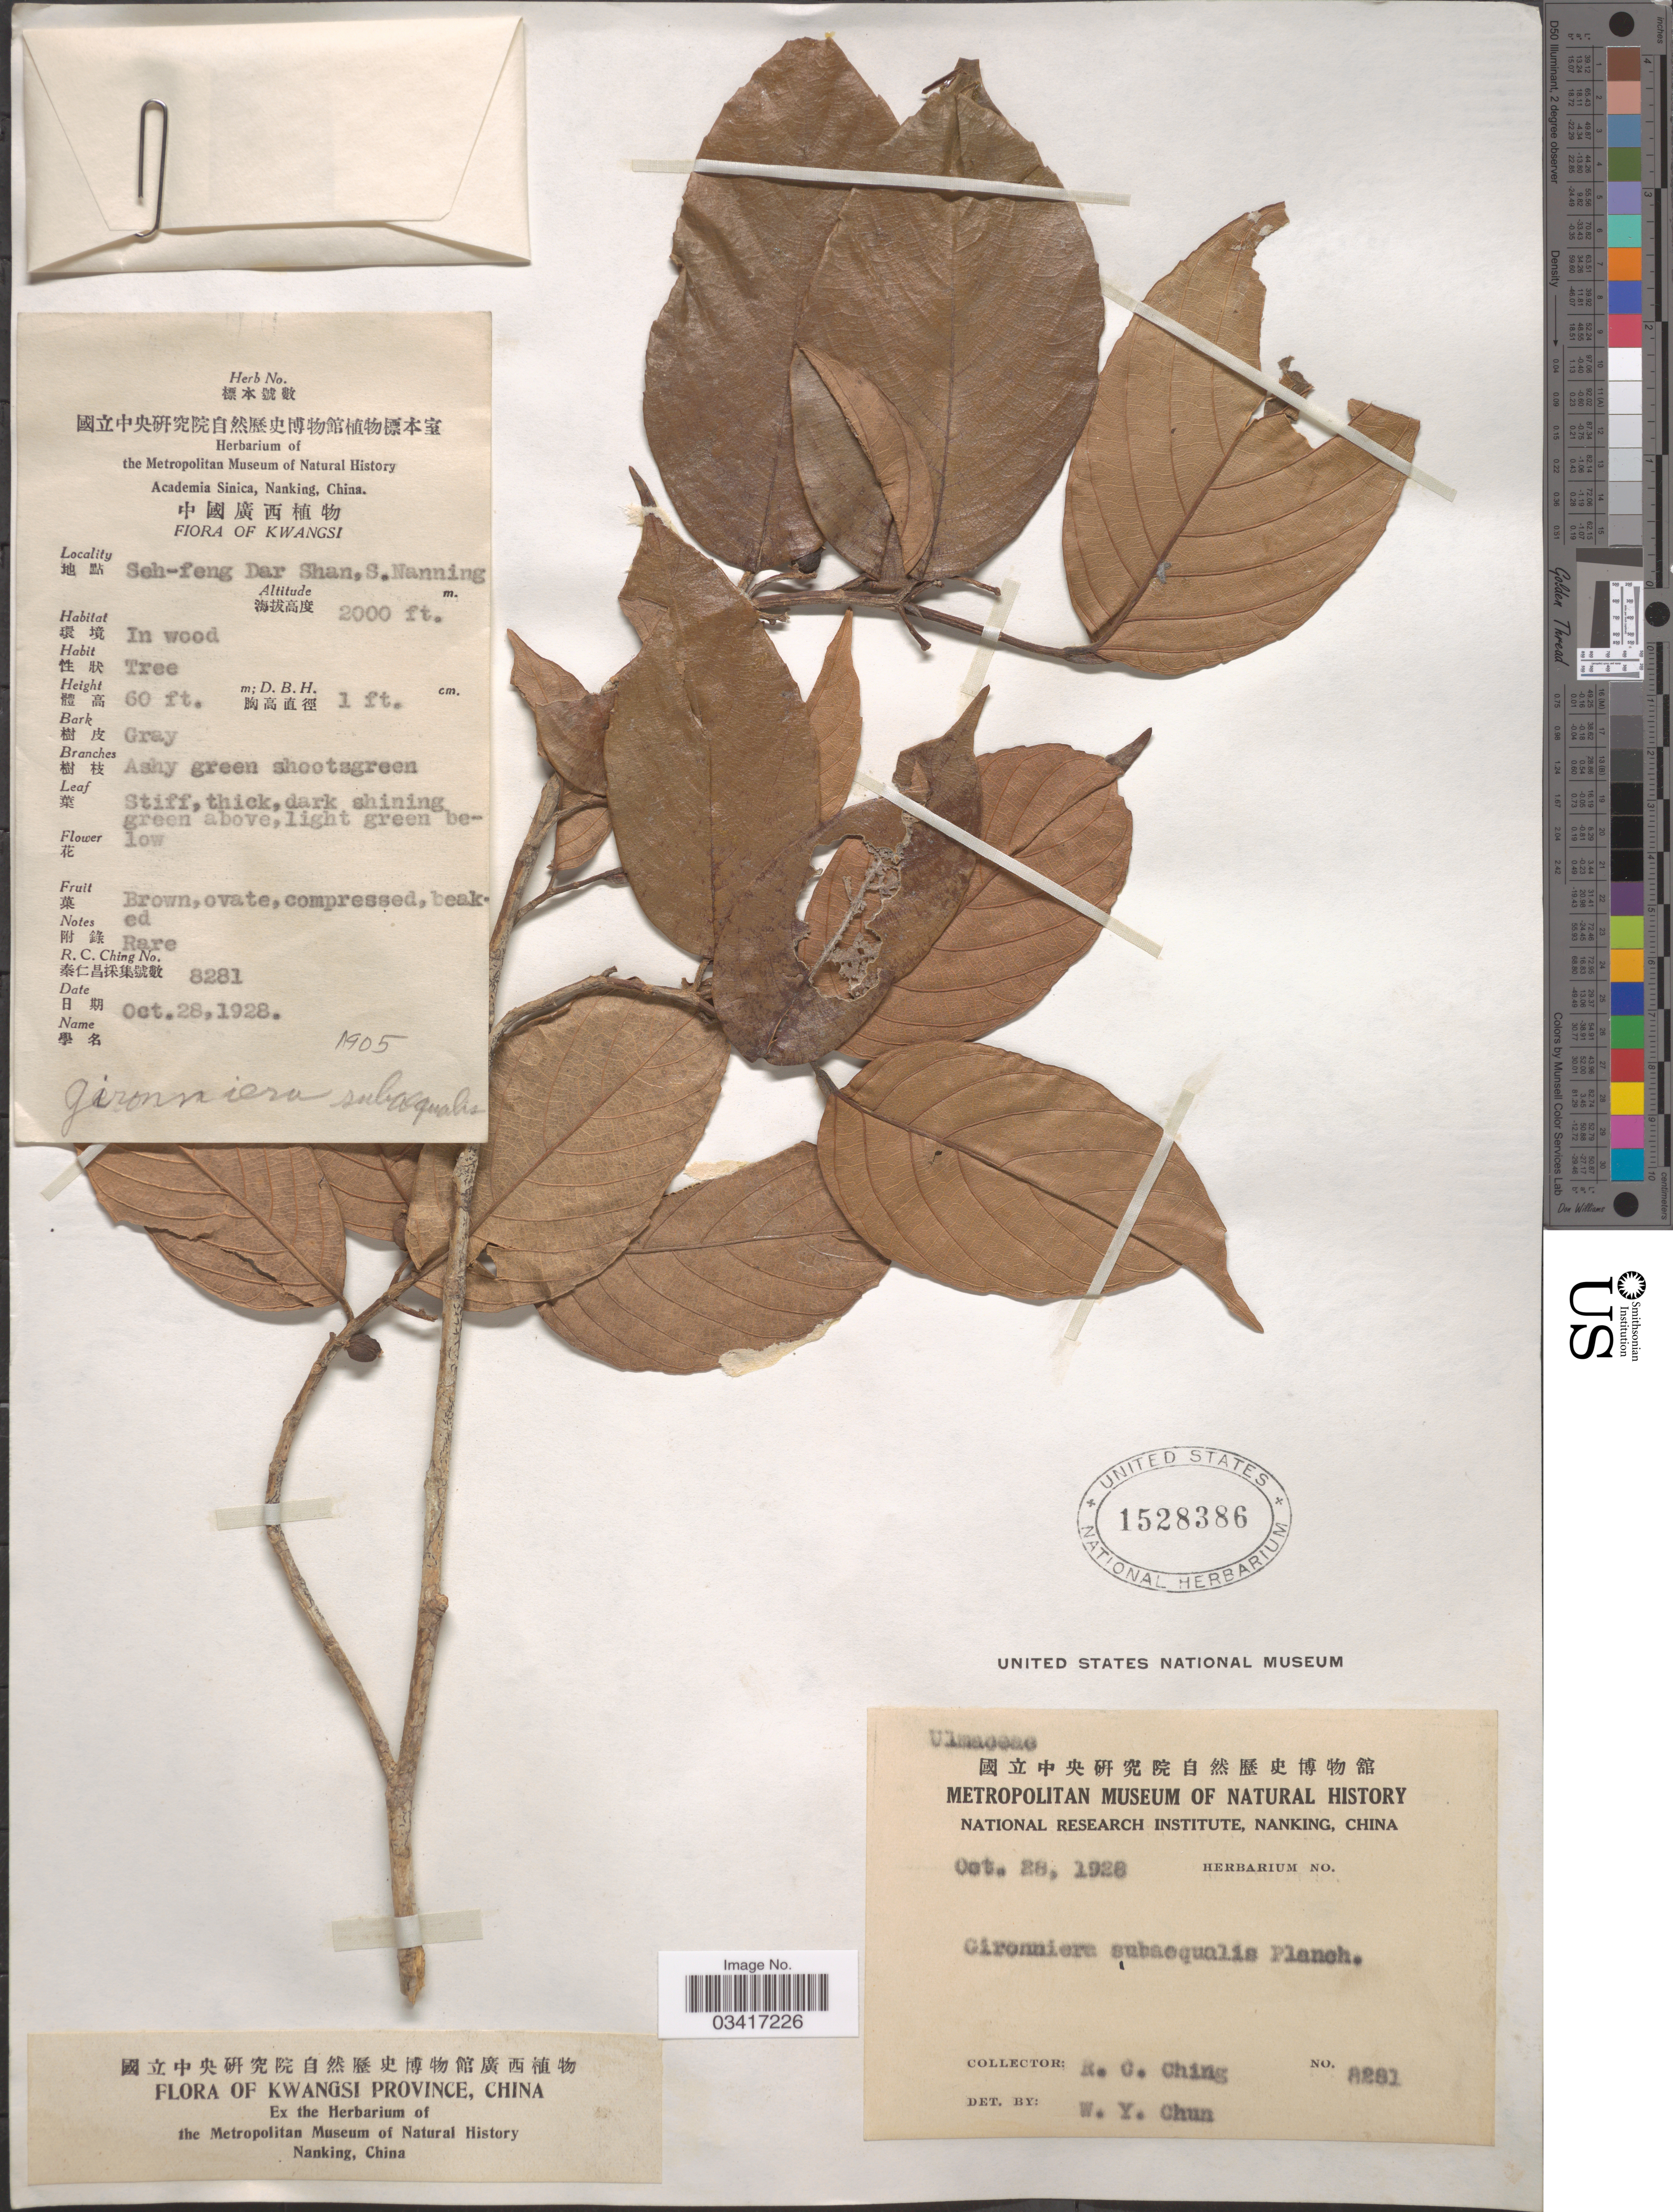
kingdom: Plantae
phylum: Tracheophyta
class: Magnoliopsida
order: Rosales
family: Cannabaceae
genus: Gironniera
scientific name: Gironniera subaequalis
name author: Planch.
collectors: R. C. Ching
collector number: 8281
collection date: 1928-10-28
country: China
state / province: Guangxi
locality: Kwangsi. Seh-feng Dar Shan, S. Nanning. Kwangsi Province.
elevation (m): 610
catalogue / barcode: US 1528386